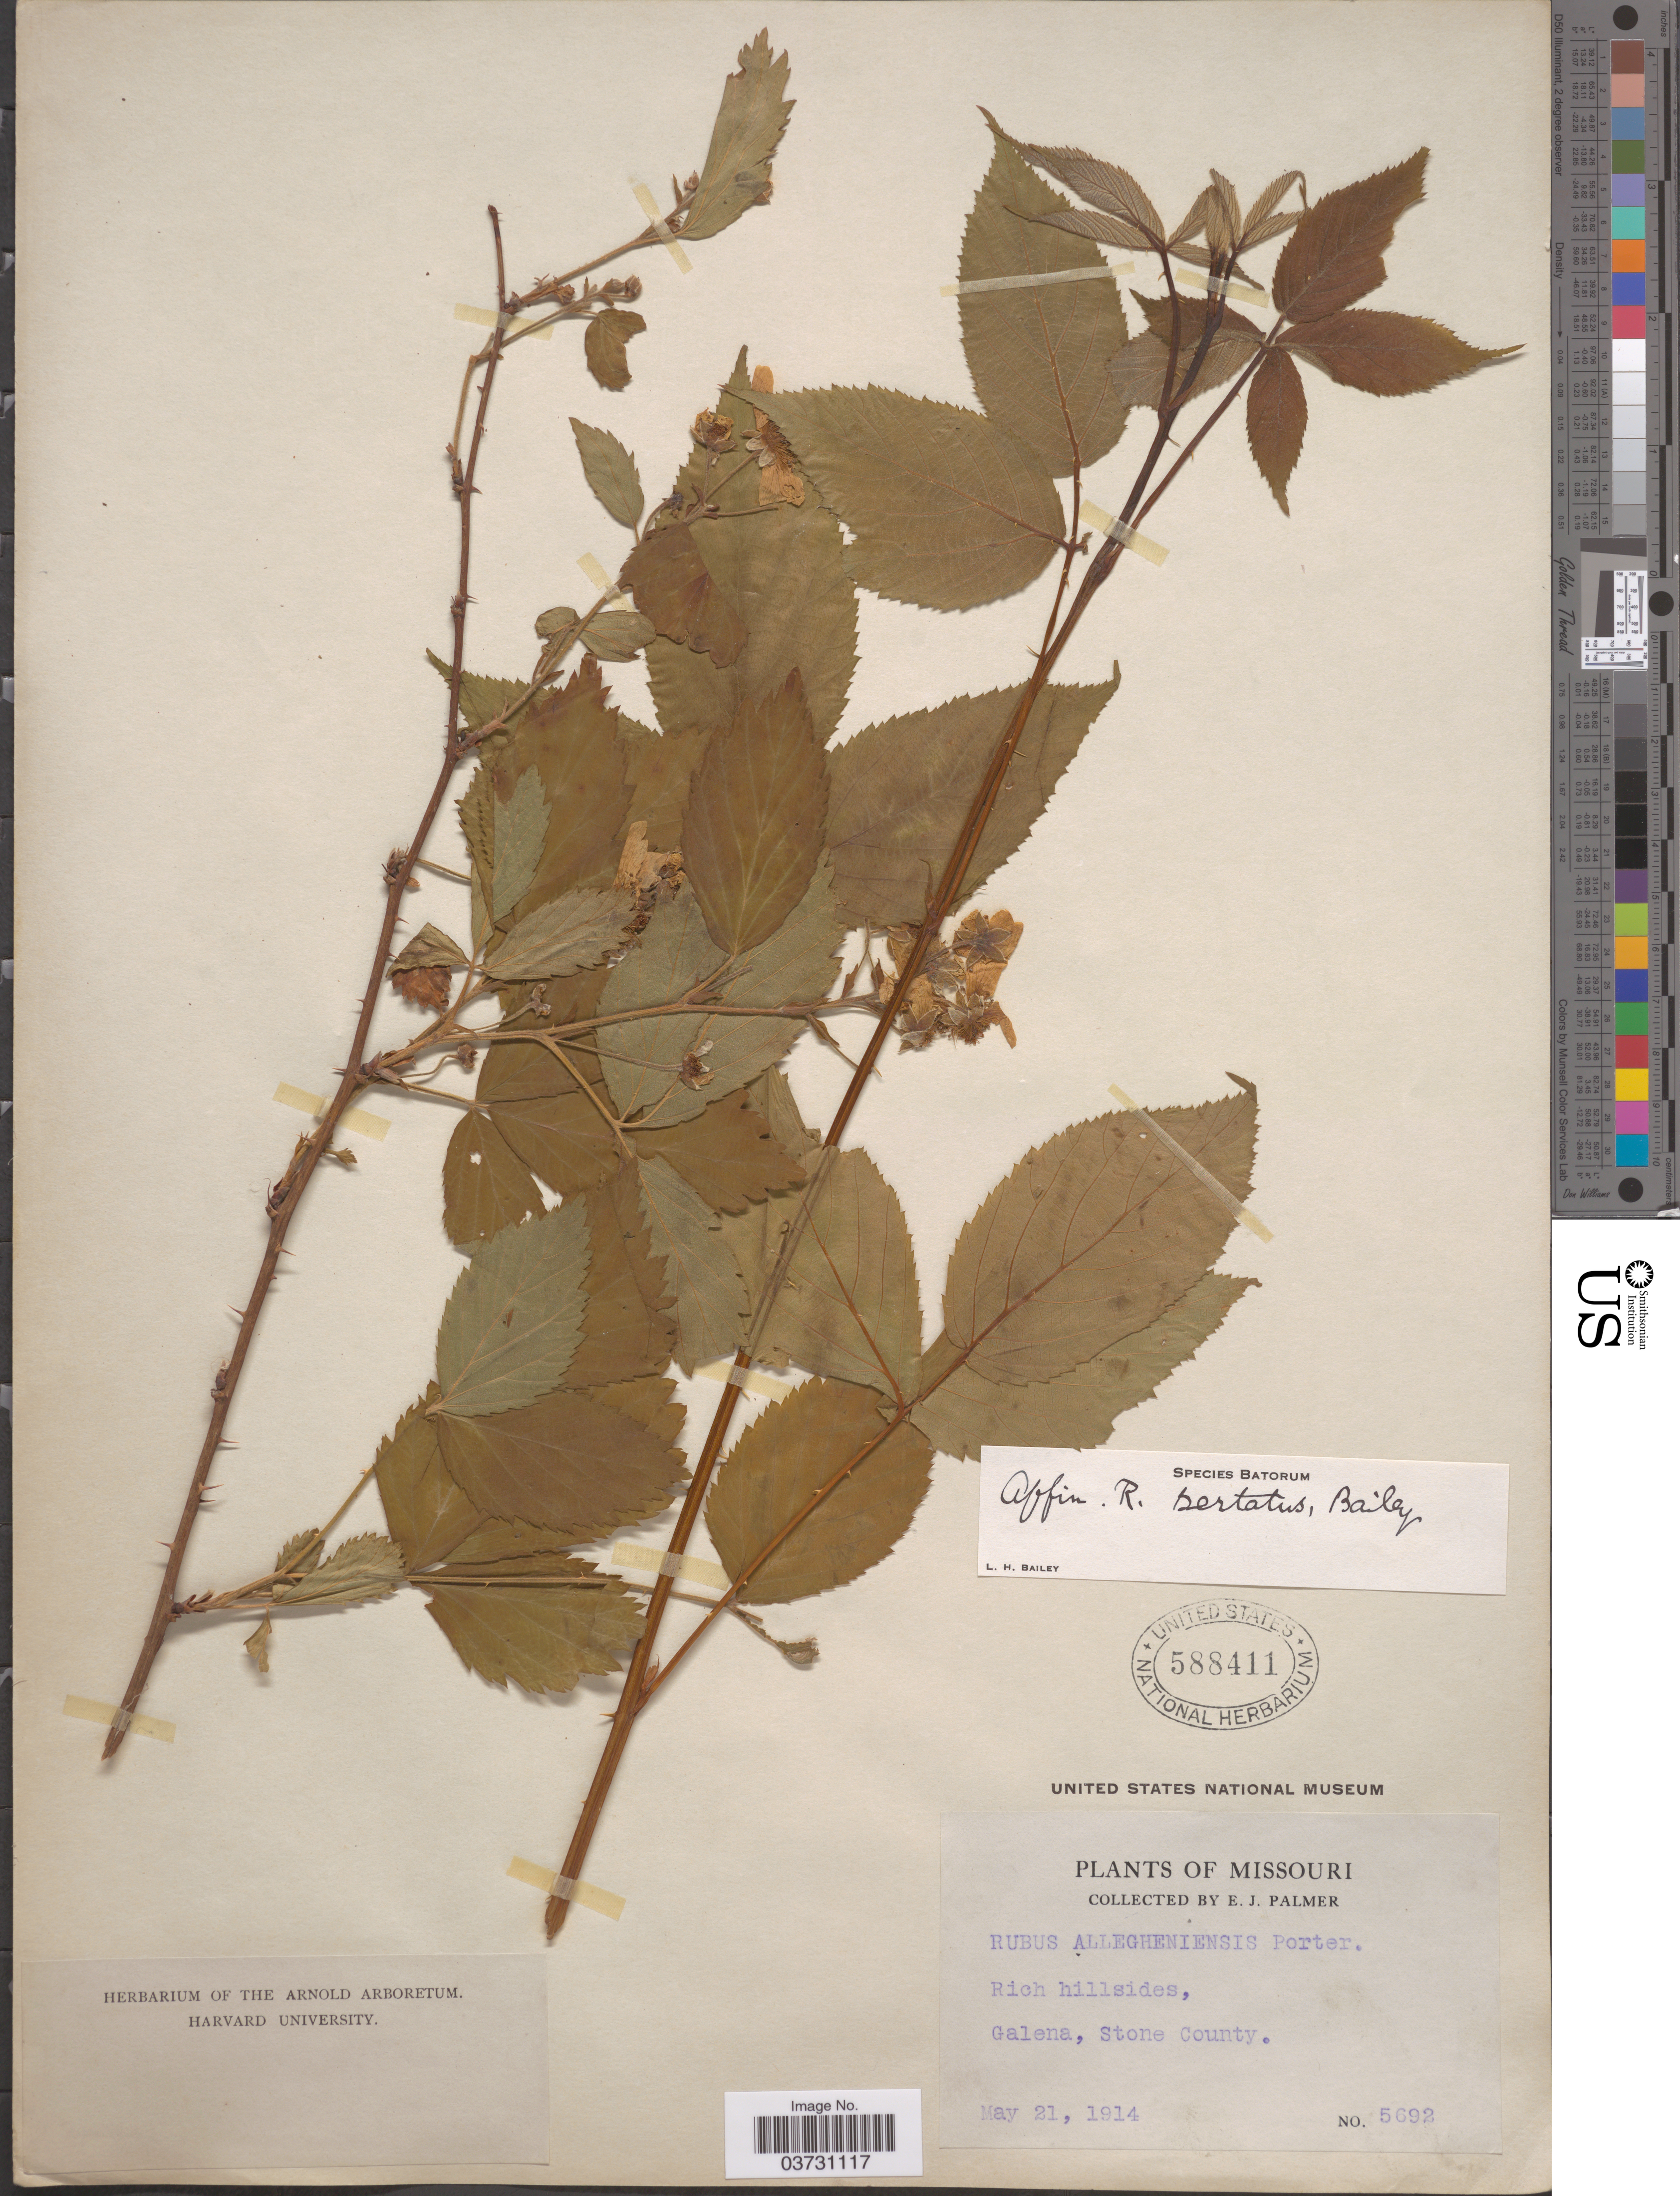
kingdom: Plantae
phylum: Tracheophyta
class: Magnoliopsida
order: Rosales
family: Rosaceae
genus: Rubus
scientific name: Rubus sertatus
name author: L.H. Bailey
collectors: E. J. Palmer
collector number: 5692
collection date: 1914-05-21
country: United States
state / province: Missouri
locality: Galena, Stone County.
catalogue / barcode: US 588411